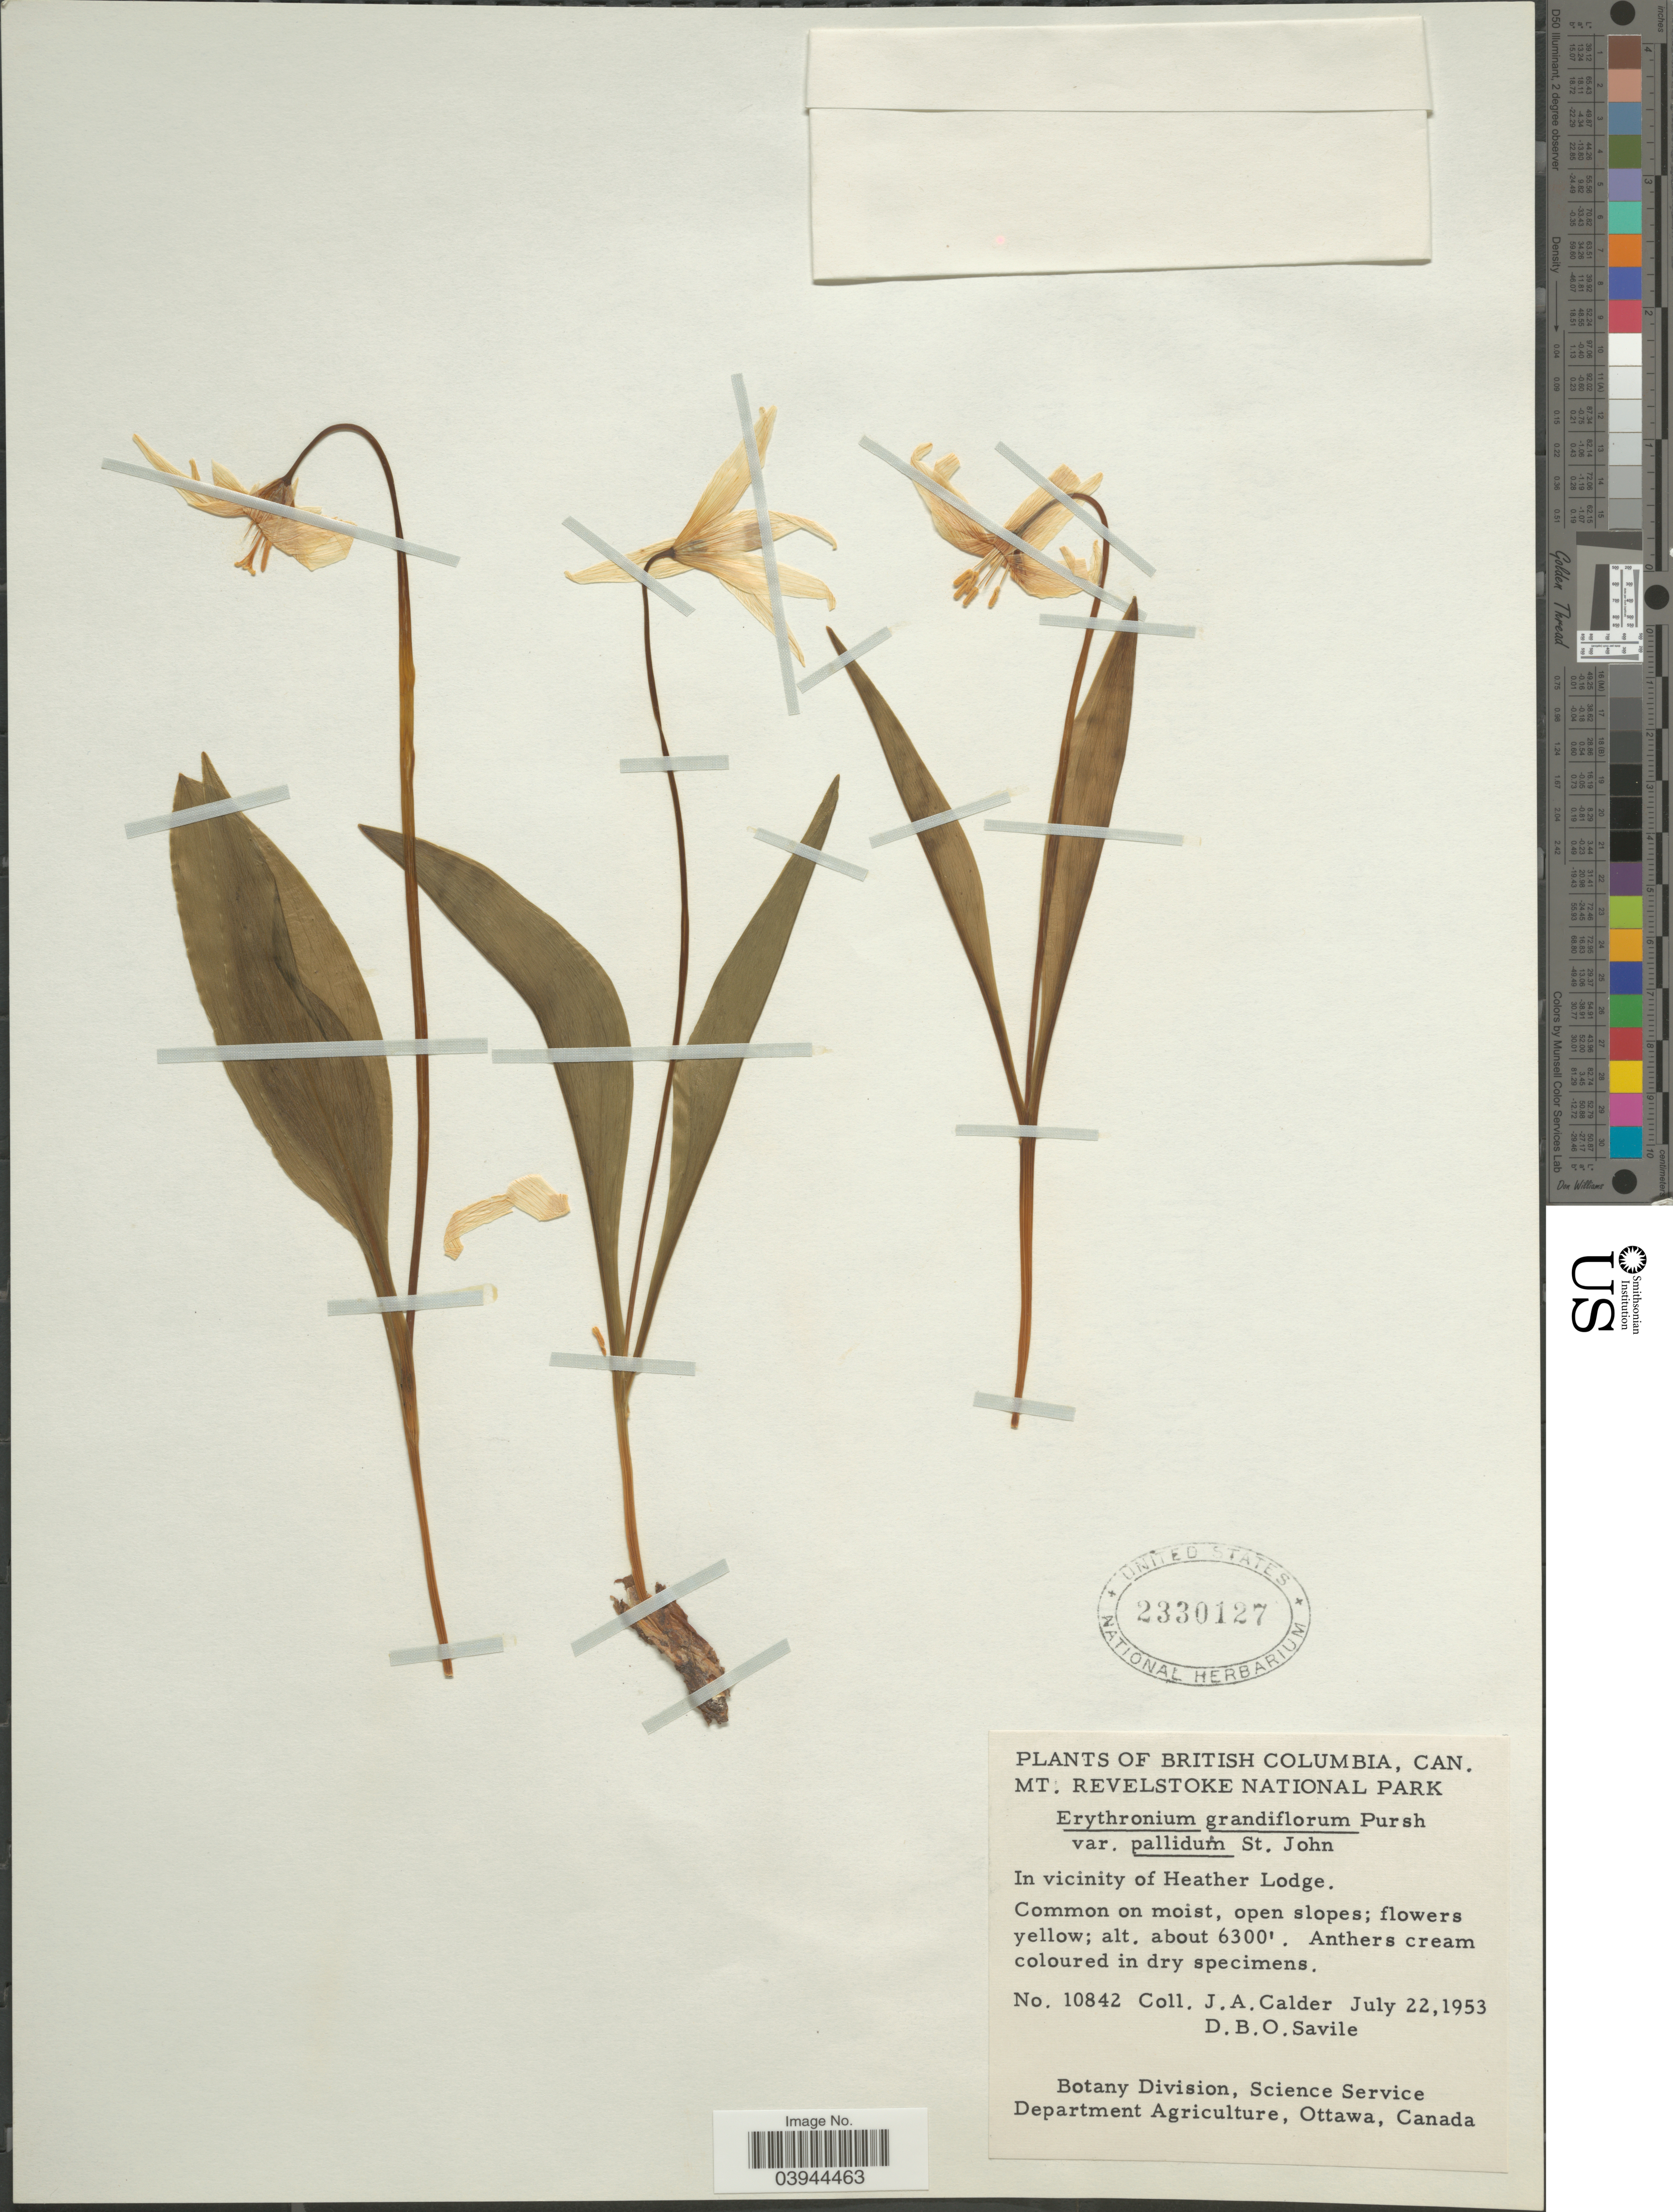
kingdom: Plantae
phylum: Tracheophyta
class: Liliopsida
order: Liliales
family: Liliaceae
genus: Erythronium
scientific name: Erythronium grandiflorum var. pallidum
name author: H. St. John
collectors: J. A. Calder & D. Savile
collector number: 10842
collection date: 1953-07-22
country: Canada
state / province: British Columbia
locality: Mt. Revelstoke National Park. In vicinity of Heather Lodge.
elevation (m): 1920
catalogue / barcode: US 2330127